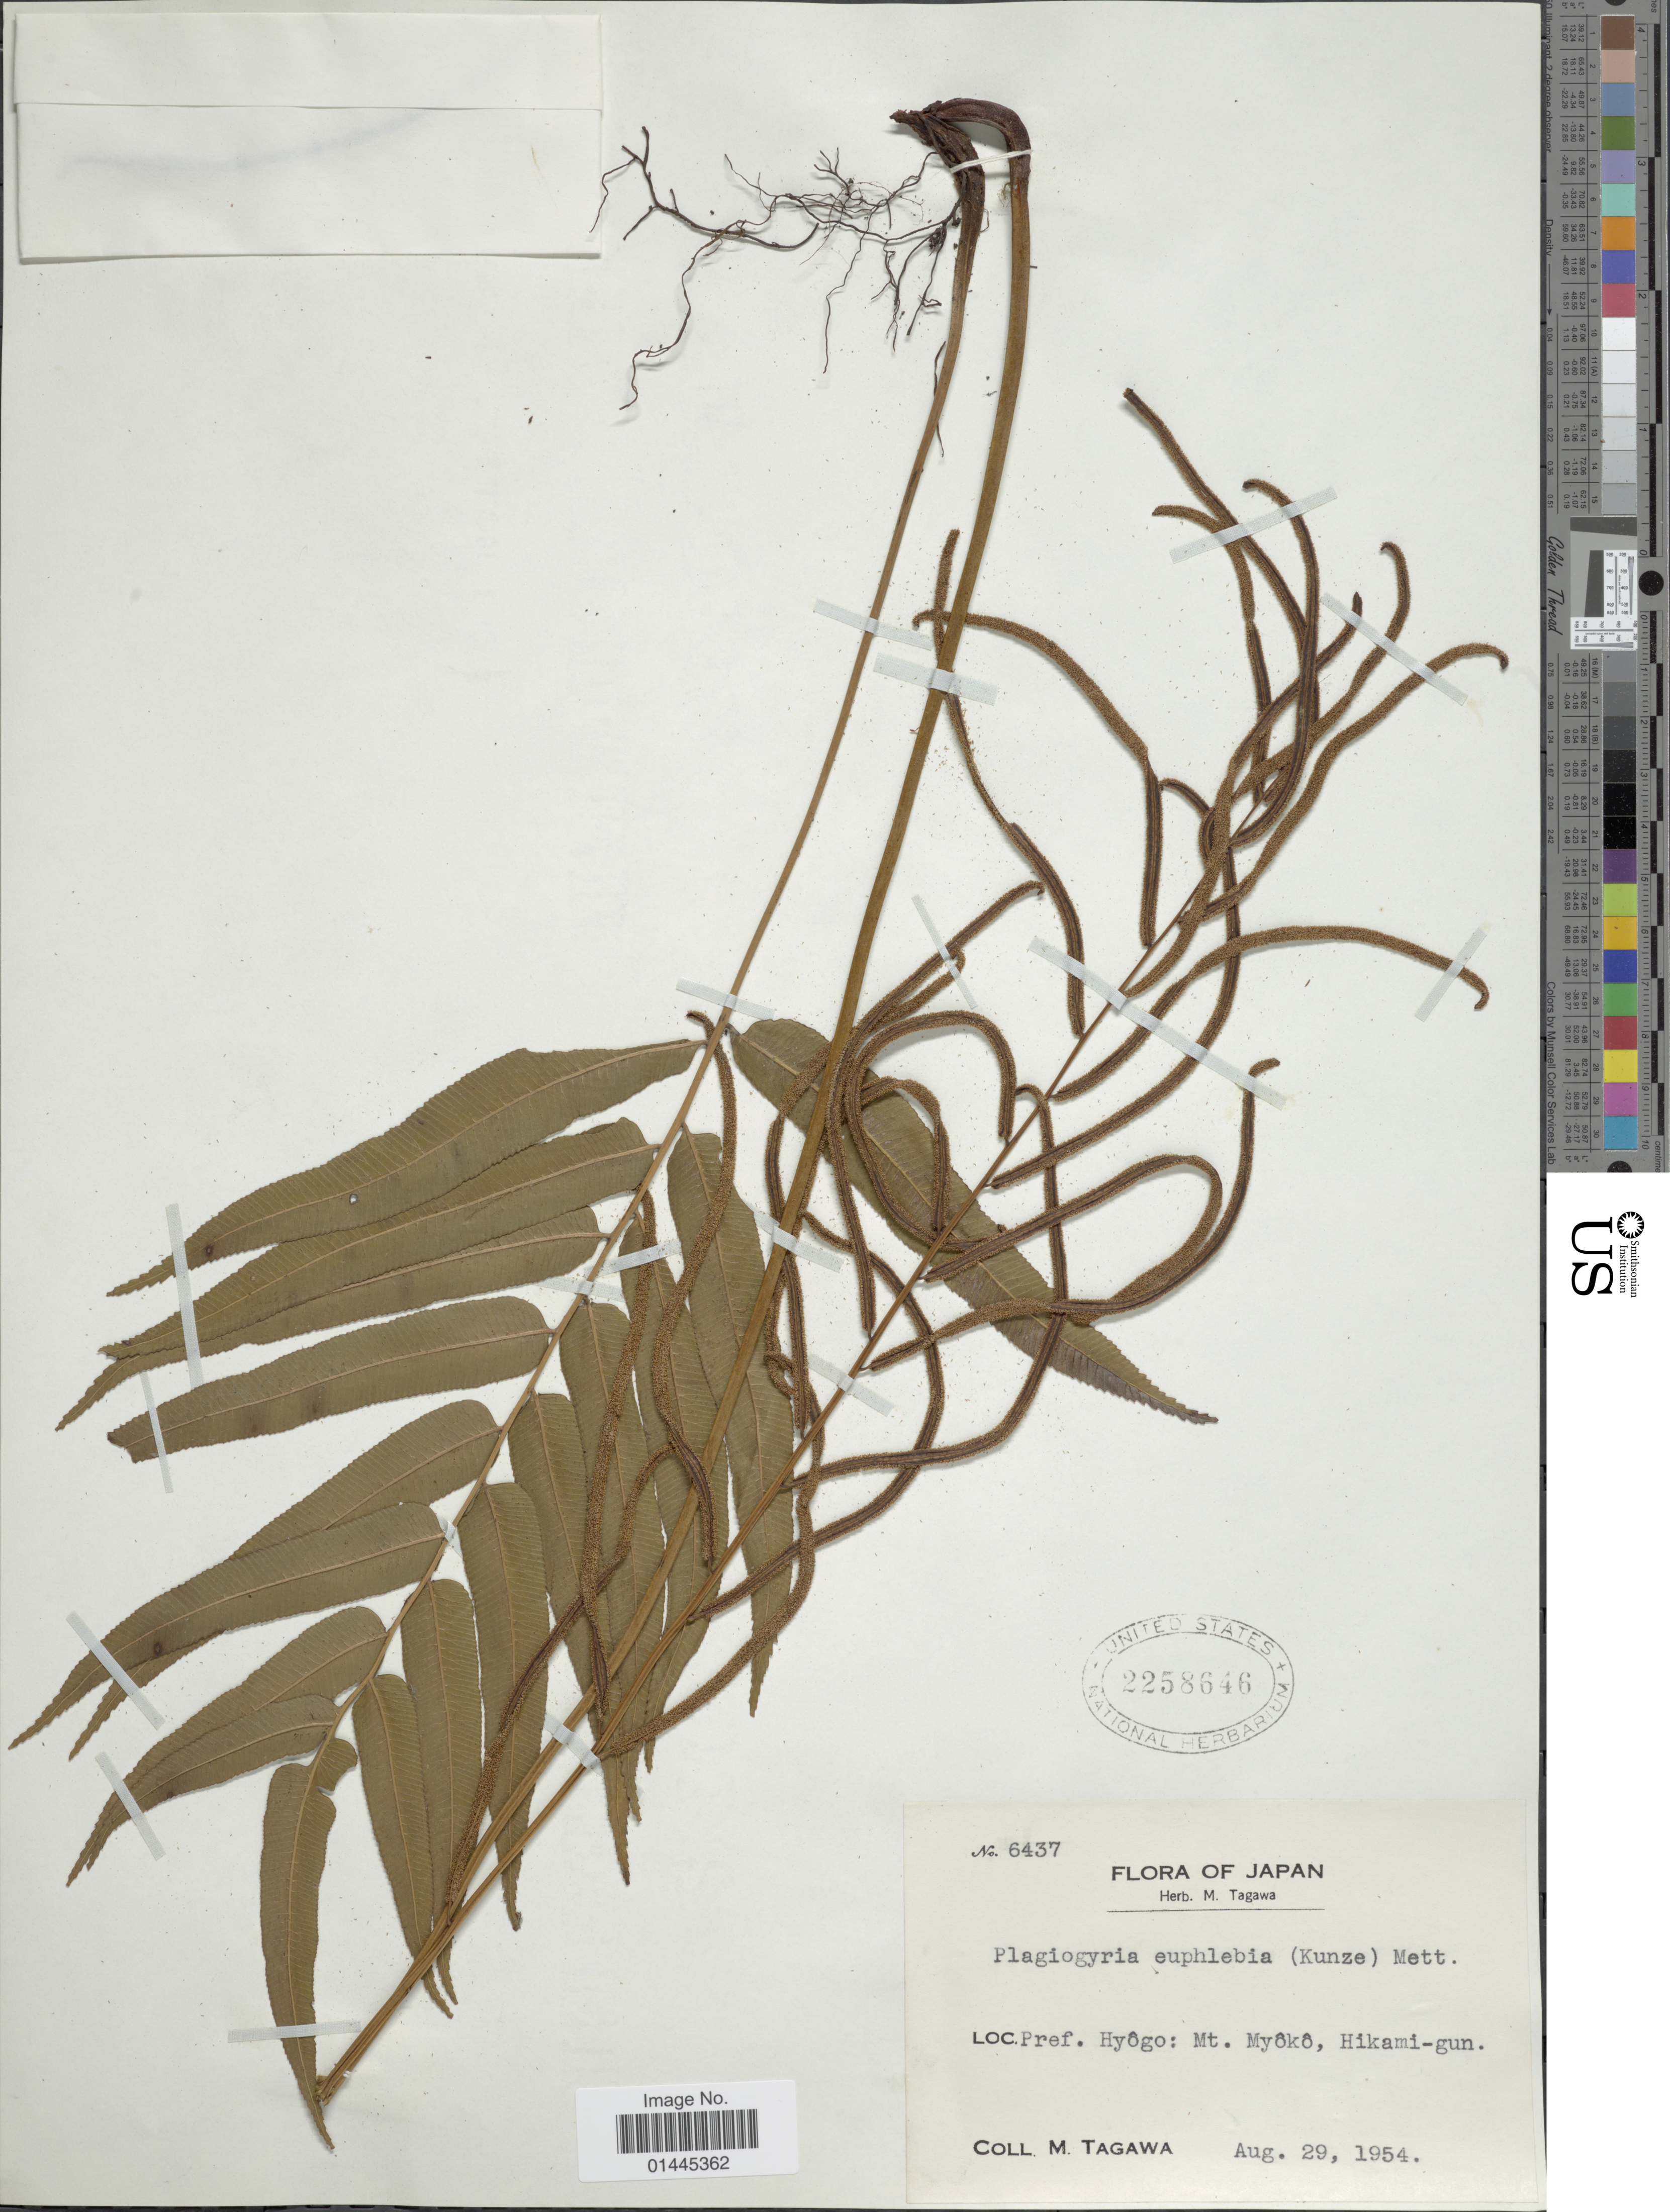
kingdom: Plantae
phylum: Tracheophyta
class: Polypodiopsida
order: Cyatheales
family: Plagiogyriaceae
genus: Plagiogyria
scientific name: Plagiogyria euphlebia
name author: (Kunze) Mett.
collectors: M. Tagawa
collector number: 6437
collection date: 1954-08-29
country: Japan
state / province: Hyogo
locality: Mt. Myoko, Hikami-gun.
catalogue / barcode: US 2258646